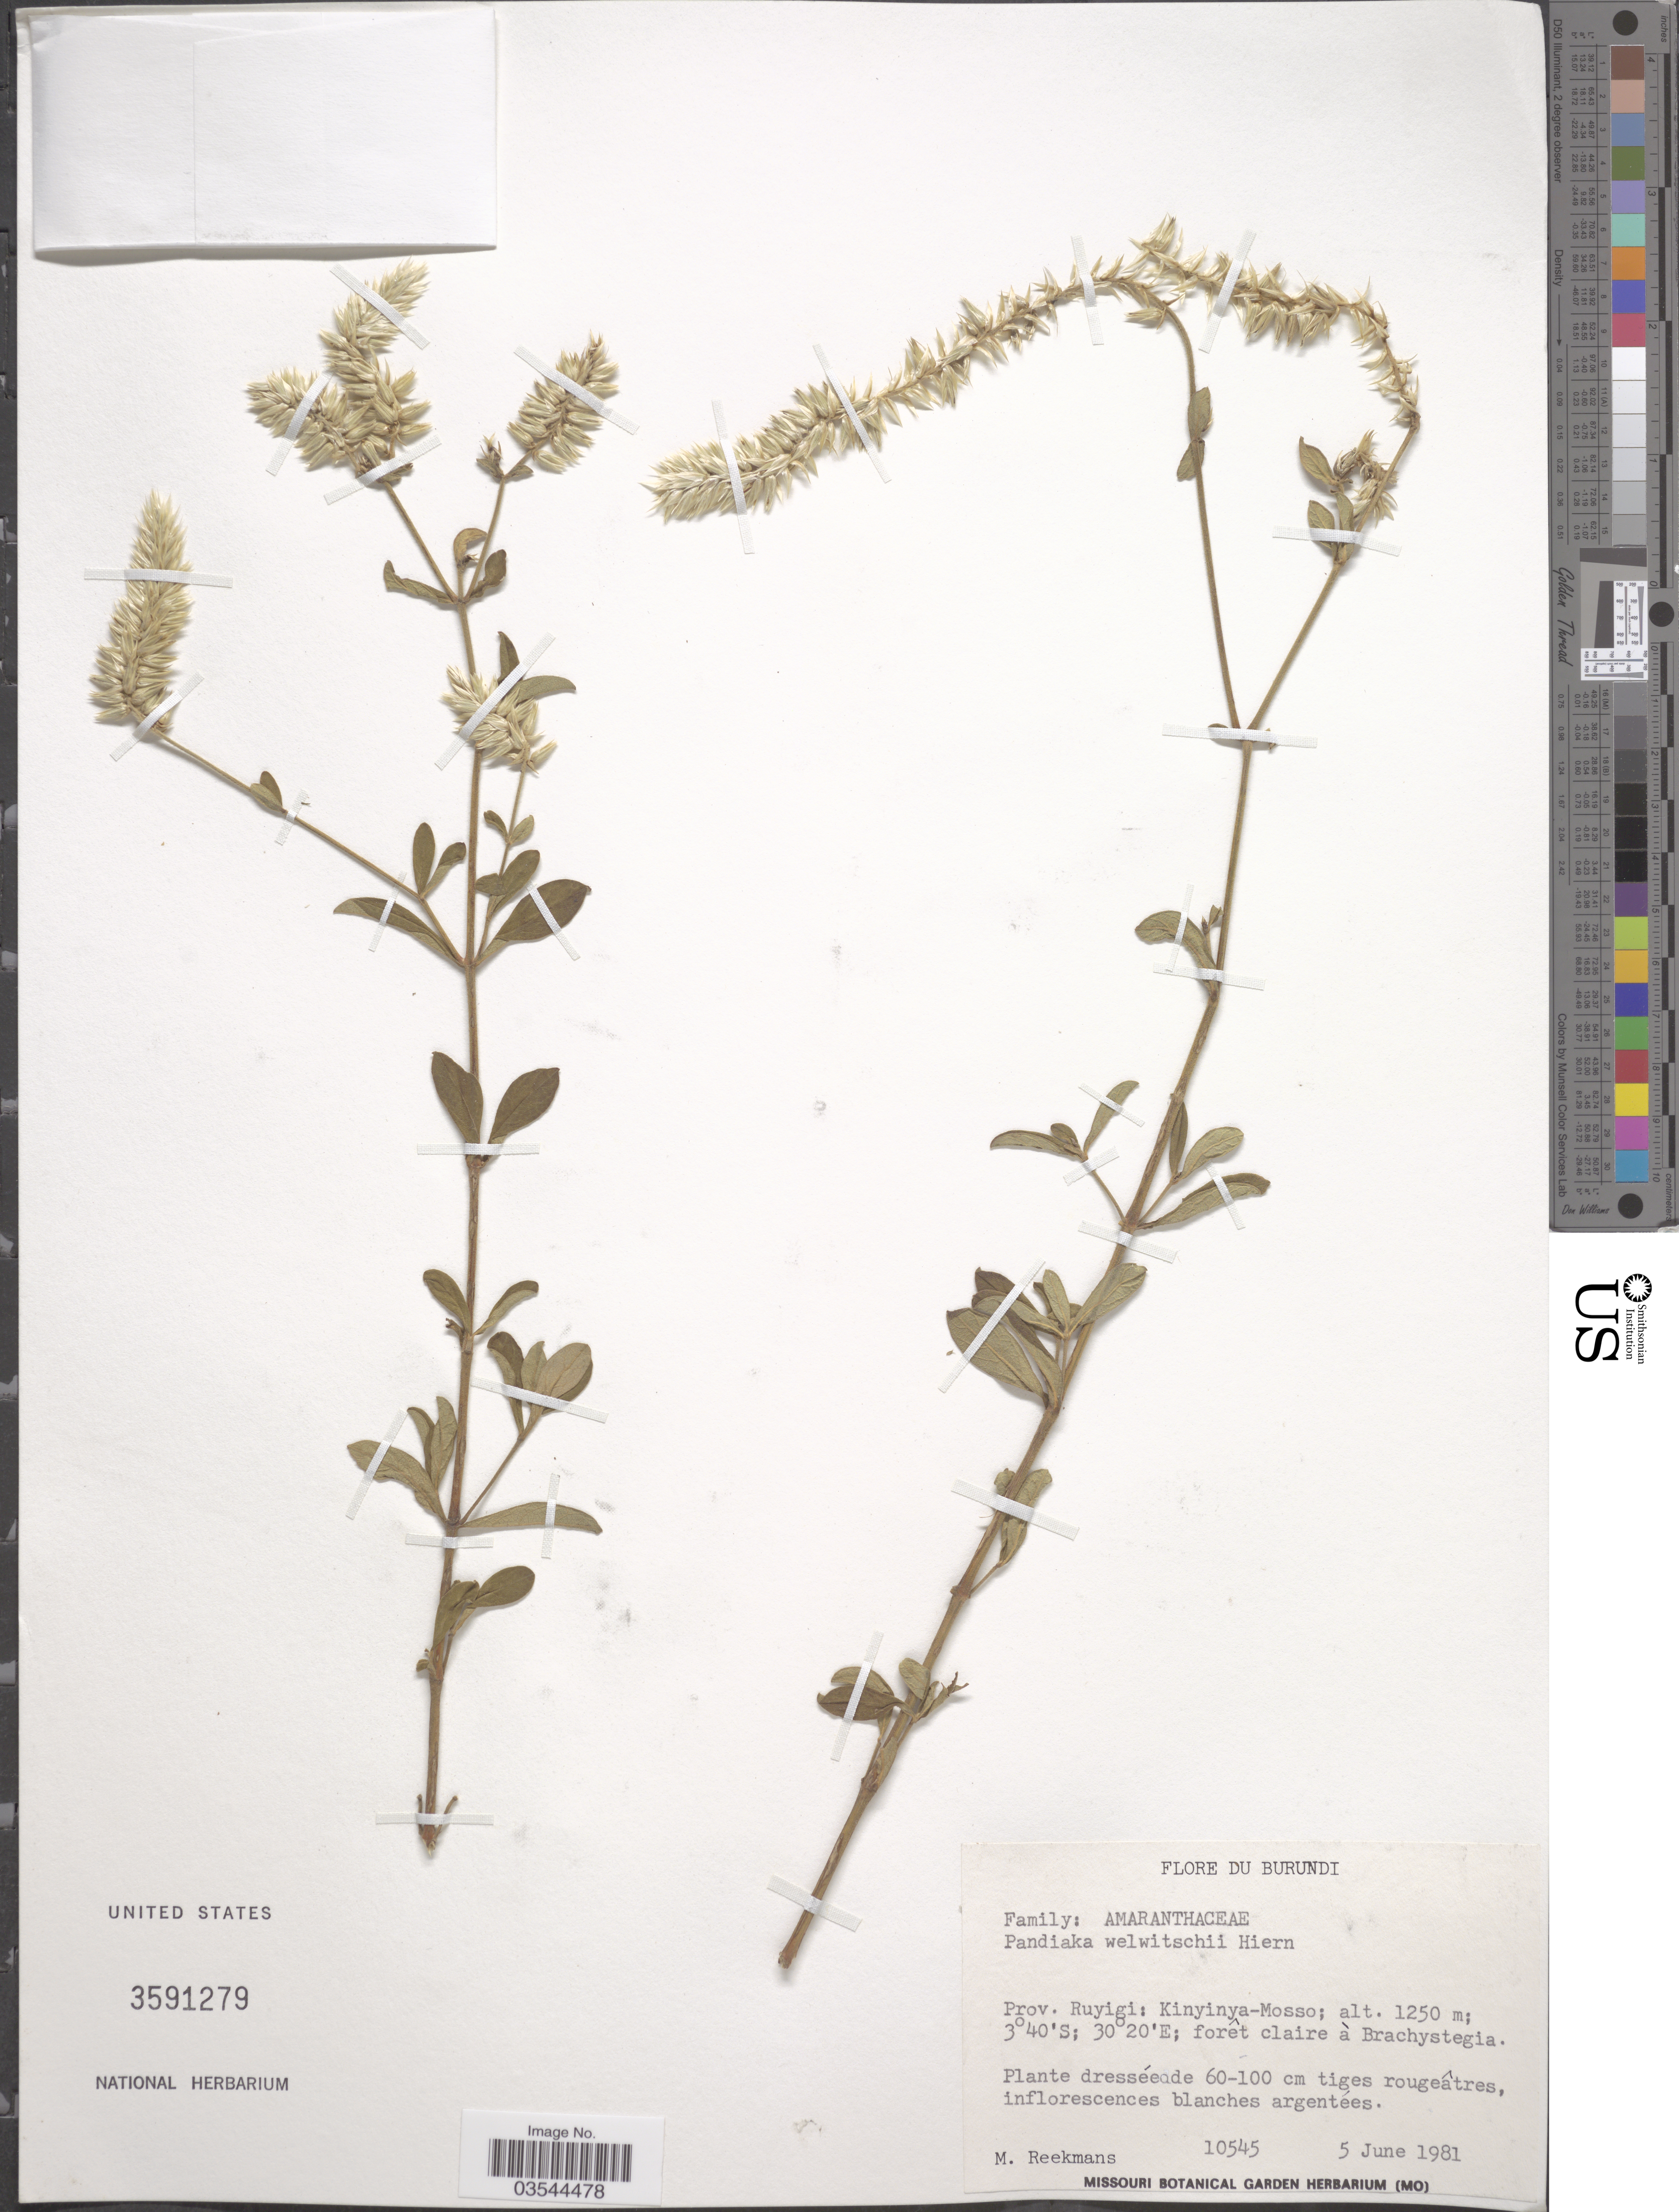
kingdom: Plantae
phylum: Tracheophyta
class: Magnoliopsida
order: Caryophyllales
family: Amaranthaceae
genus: Cyathula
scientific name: Cyathula welwitschii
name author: (Schinz) Di Vincenzo et al.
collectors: M. Reekmans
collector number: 10545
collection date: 1981-06-05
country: Burundi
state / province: Ruyigi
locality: Kinyinya-Mosso.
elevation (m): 1250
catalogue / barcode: US 3591279